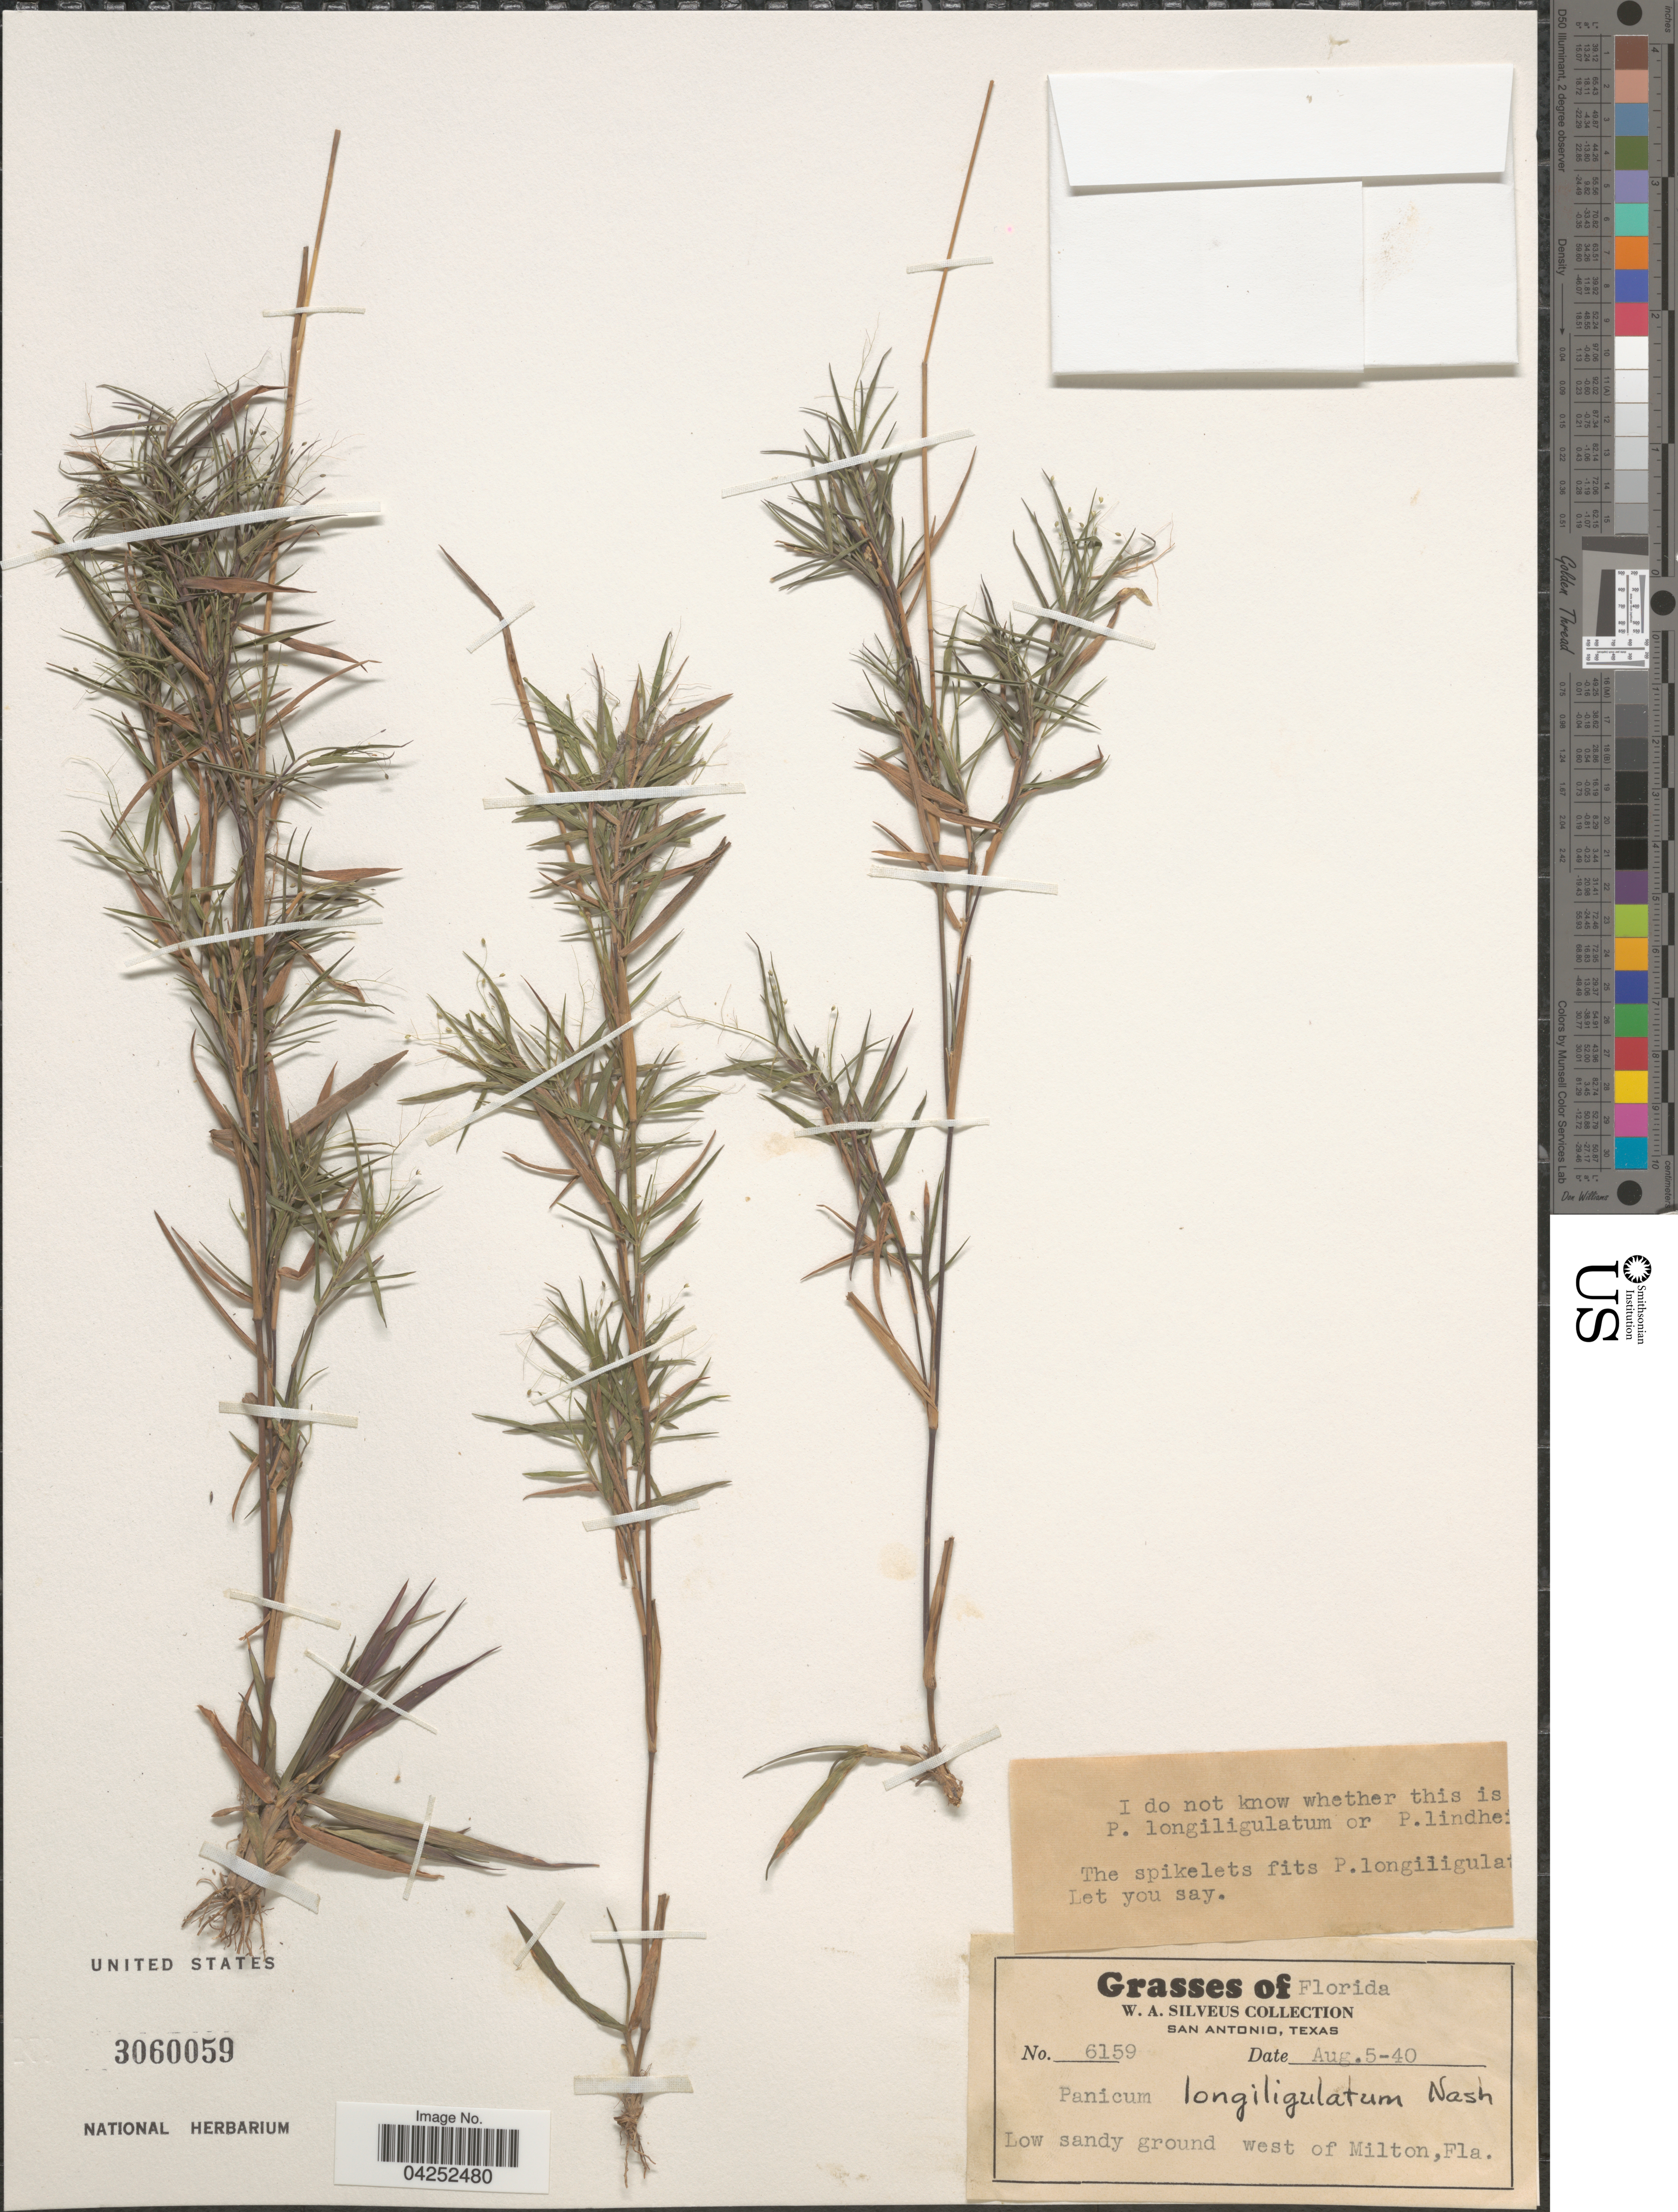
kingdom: Plantae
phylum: Tracheophyta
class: Liliopsida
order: Poales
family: Poaceae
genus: Dichanthelium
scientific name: Dichanthelium bicknellii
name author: (Nash) LeBlond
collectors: W. Silveus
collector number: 6159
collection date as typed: Transcribed d/m/y: 5/8/40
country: United States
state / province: Florida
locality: Low sandy ground west of Milton.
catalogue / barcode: US 3060059